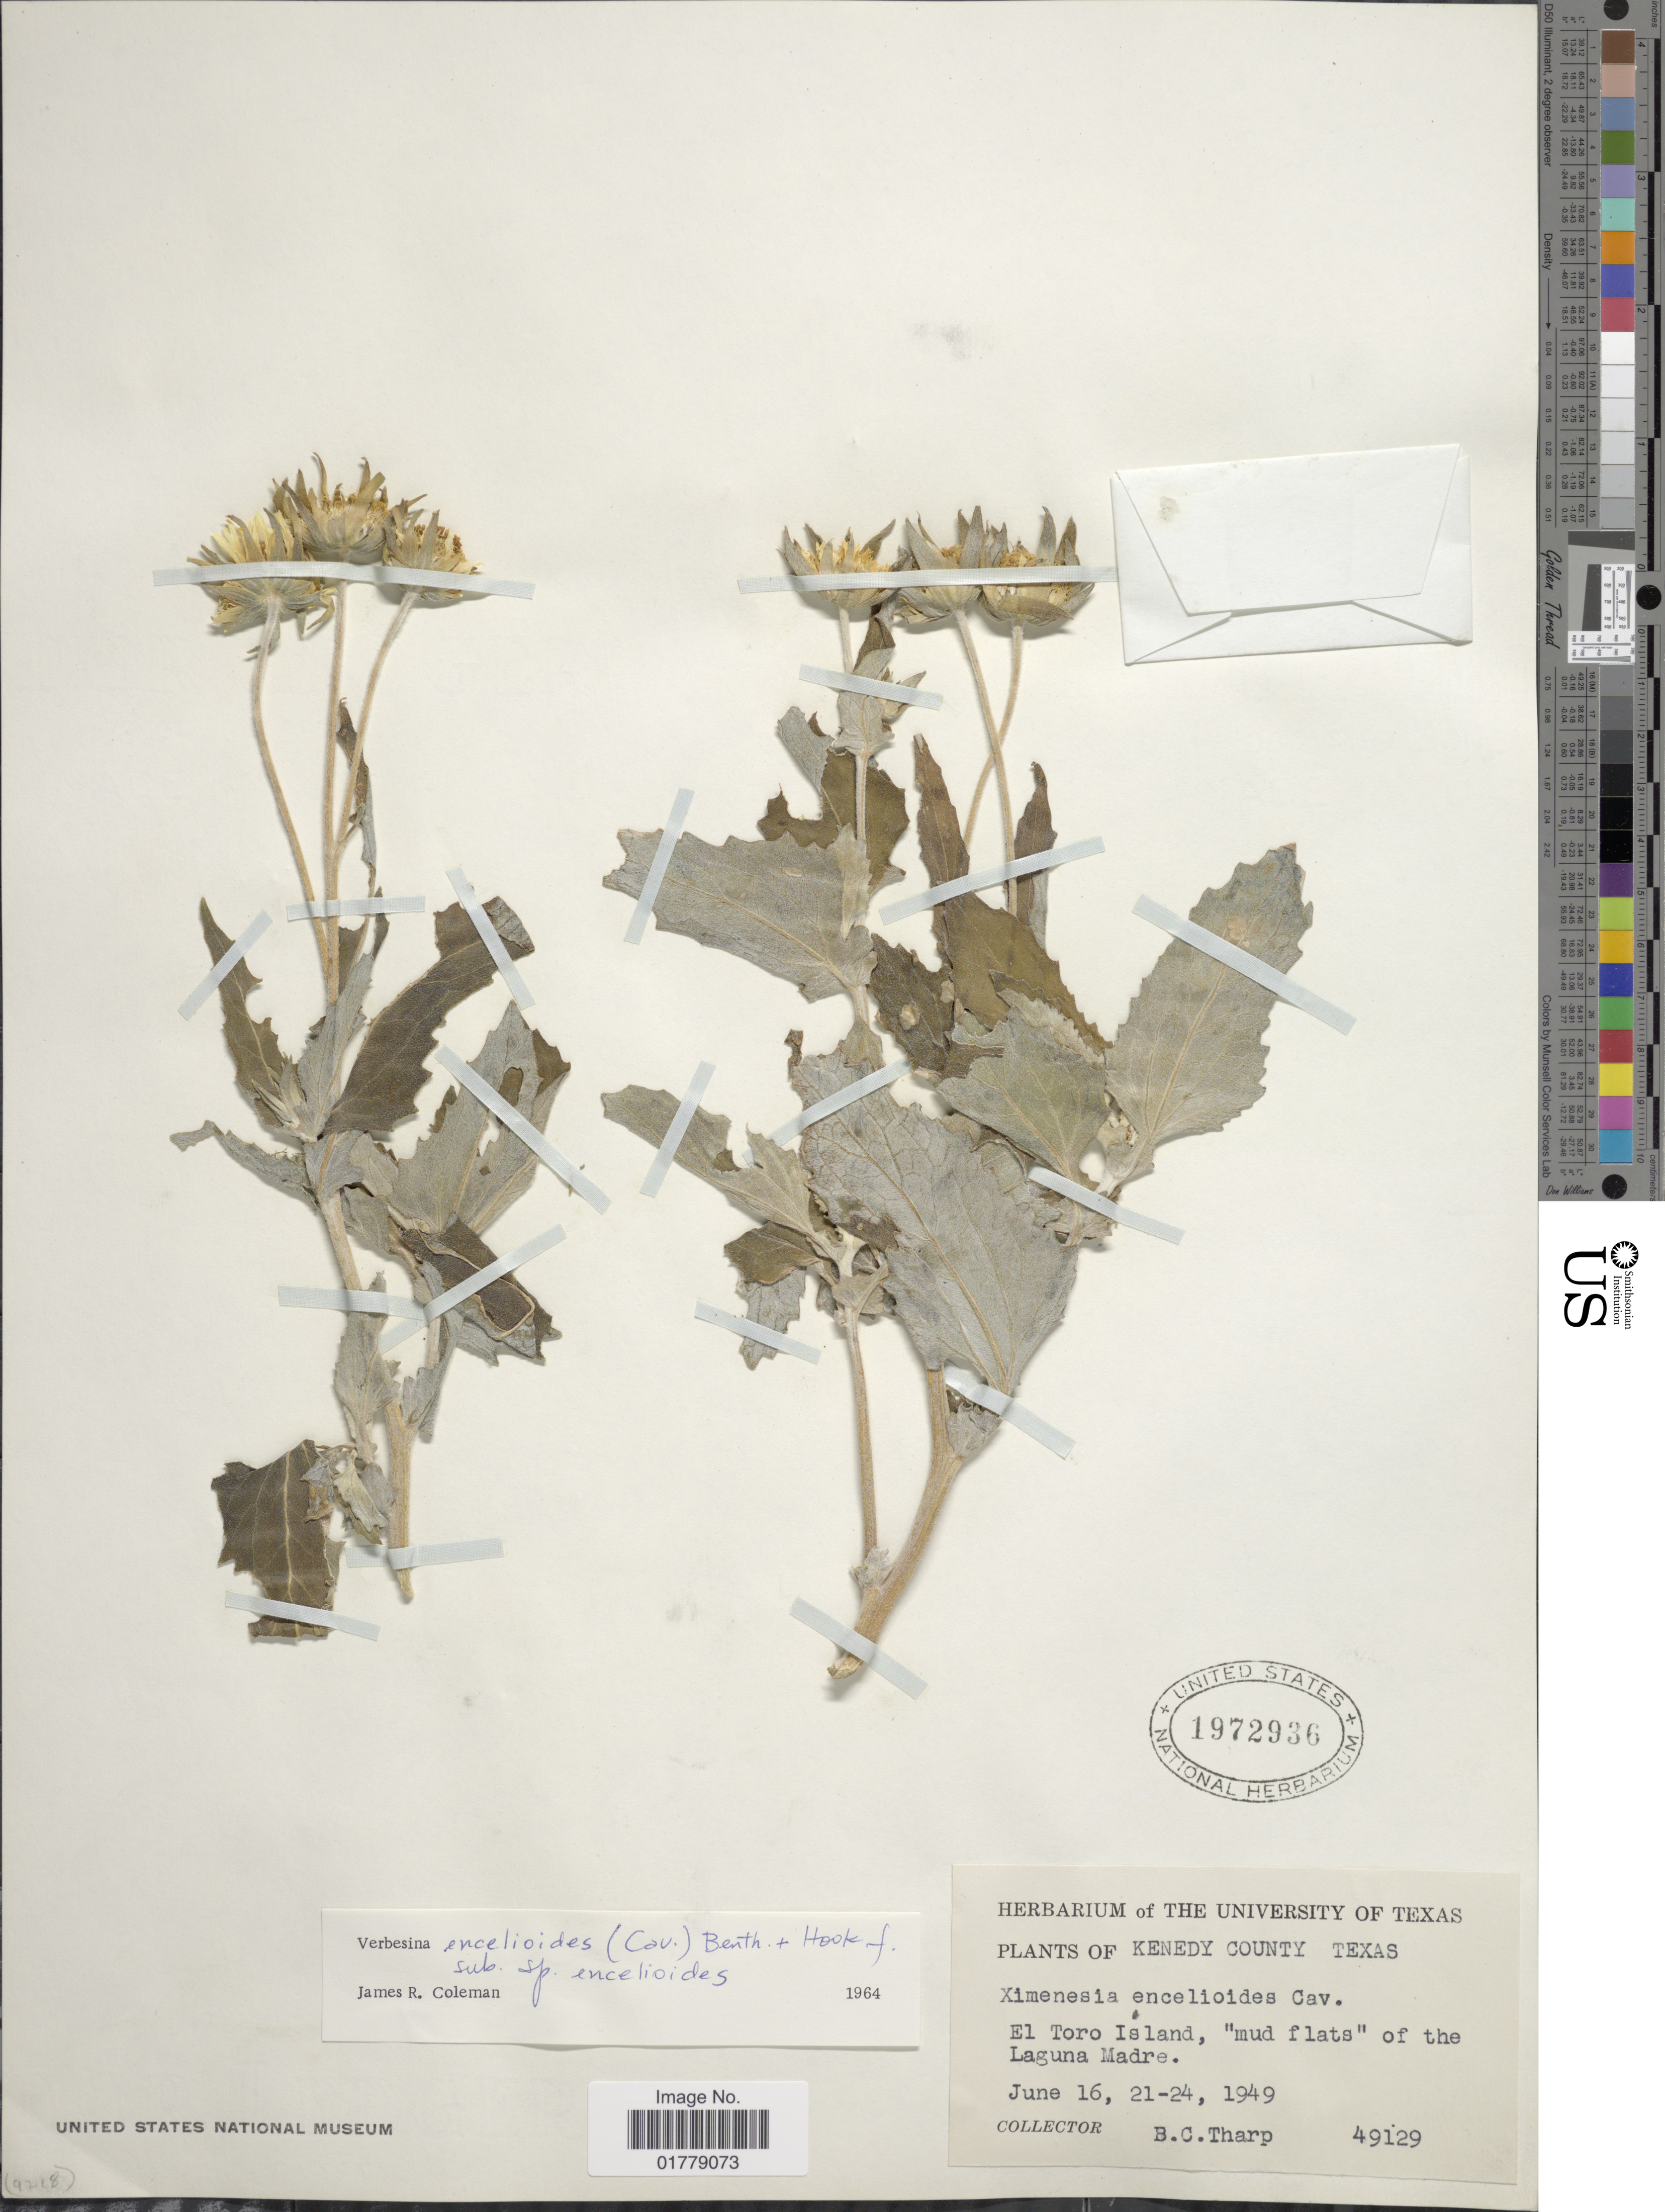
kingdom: Plantae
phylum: Tracheophyta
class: Magnoliopsida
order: Asterales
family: Asteraceae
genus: Verbesina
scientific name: Verbesina encelioides subsp. encelioides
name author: (Cav.) Benth. & Hook.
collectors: B. C. Tharp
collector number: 49129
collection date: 1949-06-16/1949-06-24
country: United States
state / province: Texas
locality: Kenedy County, Texas. El Toro Island, "mud flats" of the Laguna Madre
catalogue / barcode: US 1972936